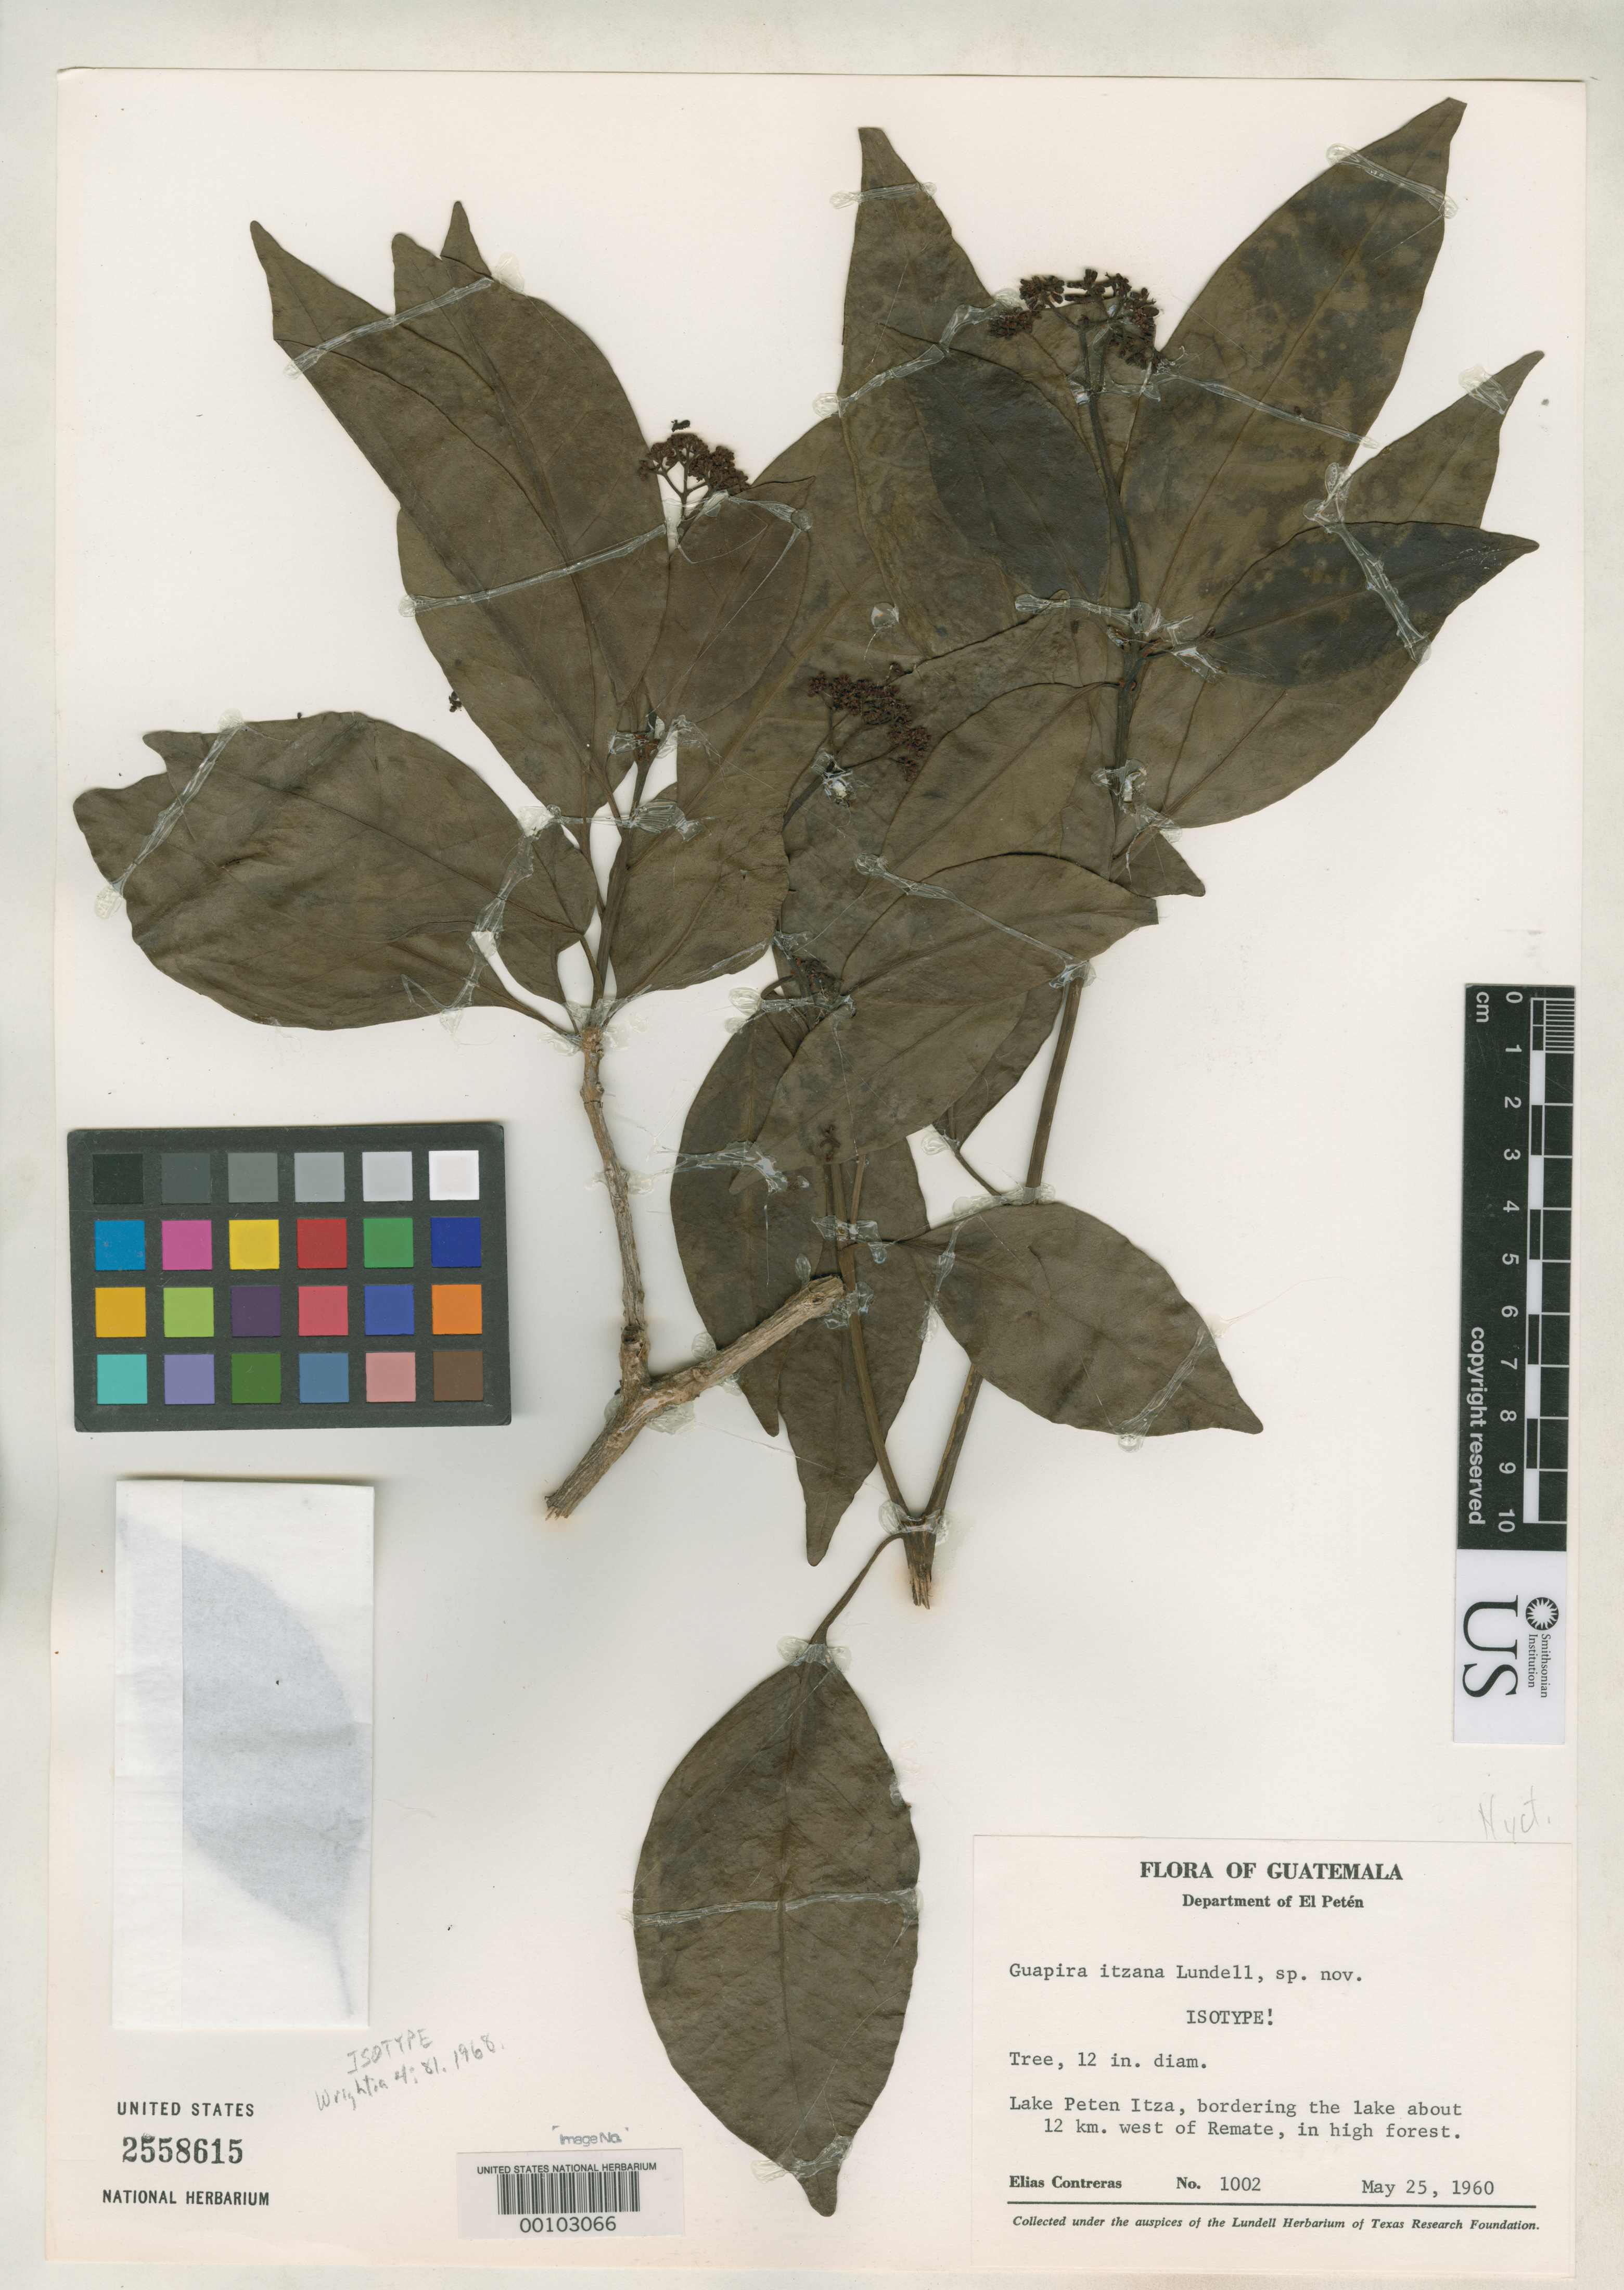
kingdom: Plantae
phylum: Tracheophyta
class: Magnoliopsida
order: Caryophyllales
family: Nyctaginaceae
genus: Guapira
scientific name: Guapira itzana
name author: Lundell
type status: Isotype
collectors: E. Contreras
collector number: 1002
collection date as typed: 25 May 1960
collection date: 1960-05-25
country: Guatemala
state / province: El Petén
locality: Lake Petèn-Itza, 12 km. W of Remate.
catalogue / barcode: US 2558615